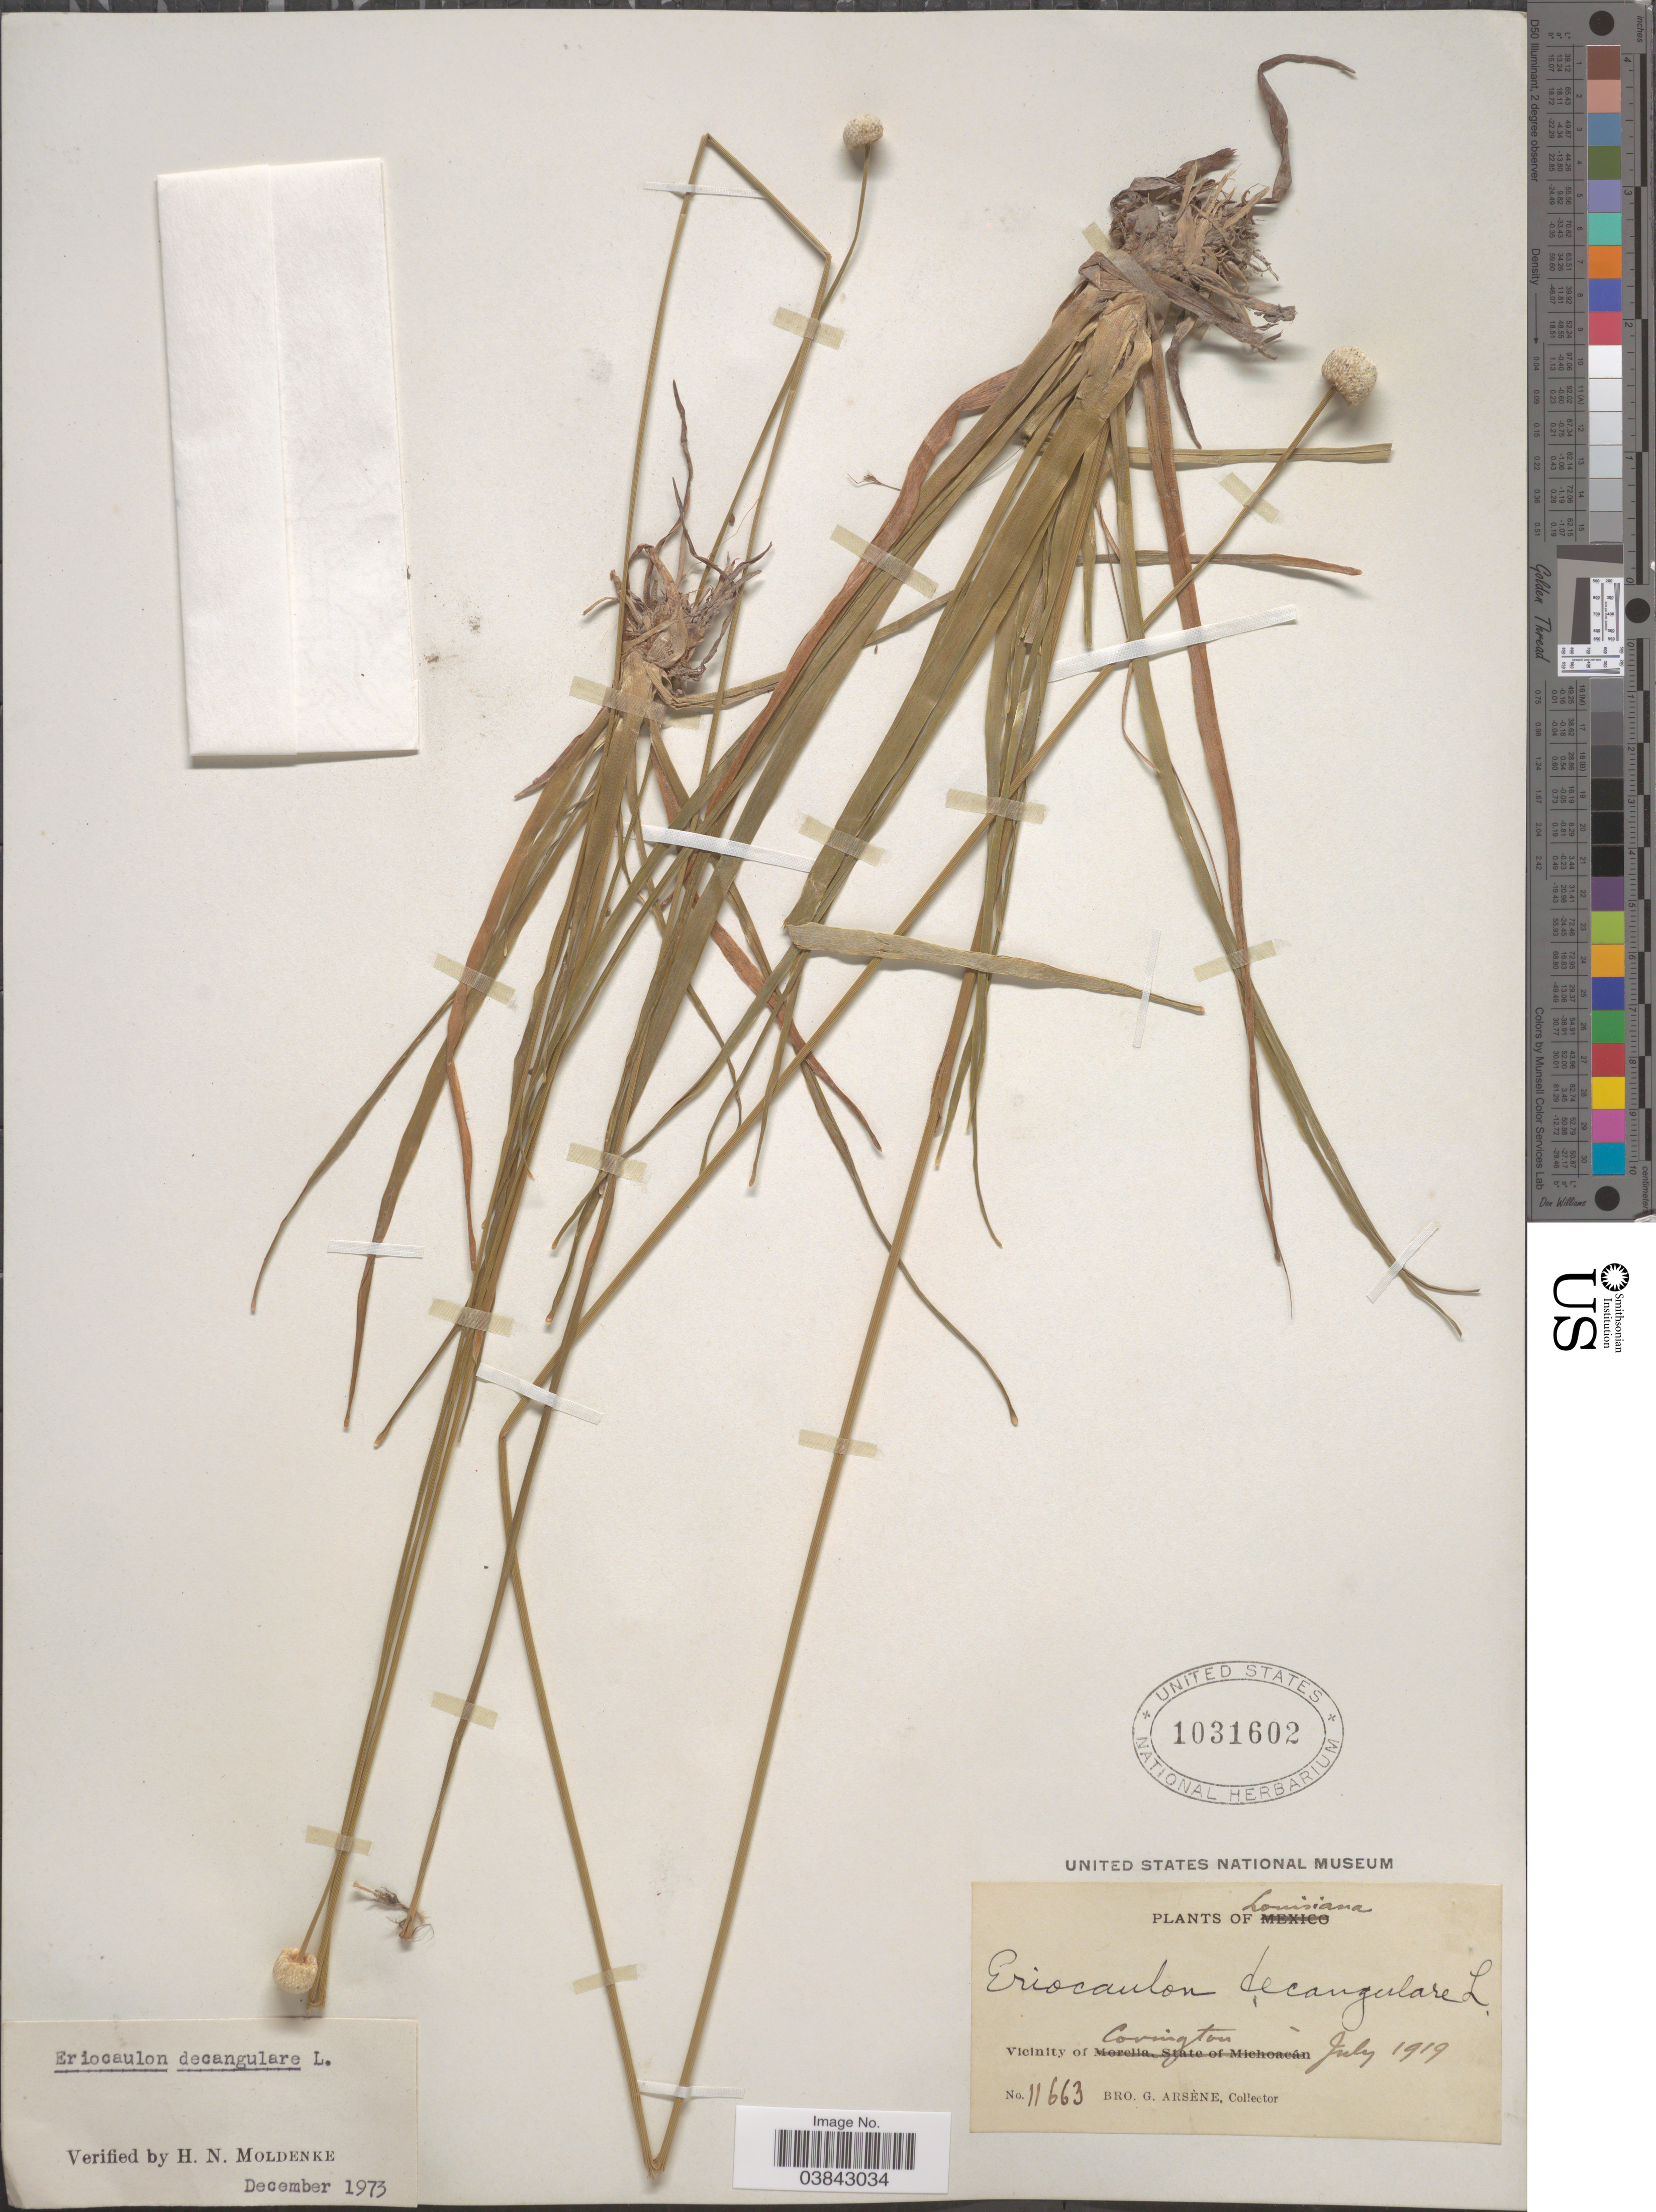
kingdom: Plantae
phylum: Tracheophyta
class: Liliopsida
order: Poales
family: Eriocaulaceae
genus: Eriocaulon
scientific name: Eriocaulon decangulare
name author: L.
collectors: Bro. G. Arsène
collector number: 11663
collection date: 1919-07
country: United States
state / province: Louisiana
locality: Vicinity of Covington.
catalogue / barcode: US 1031602